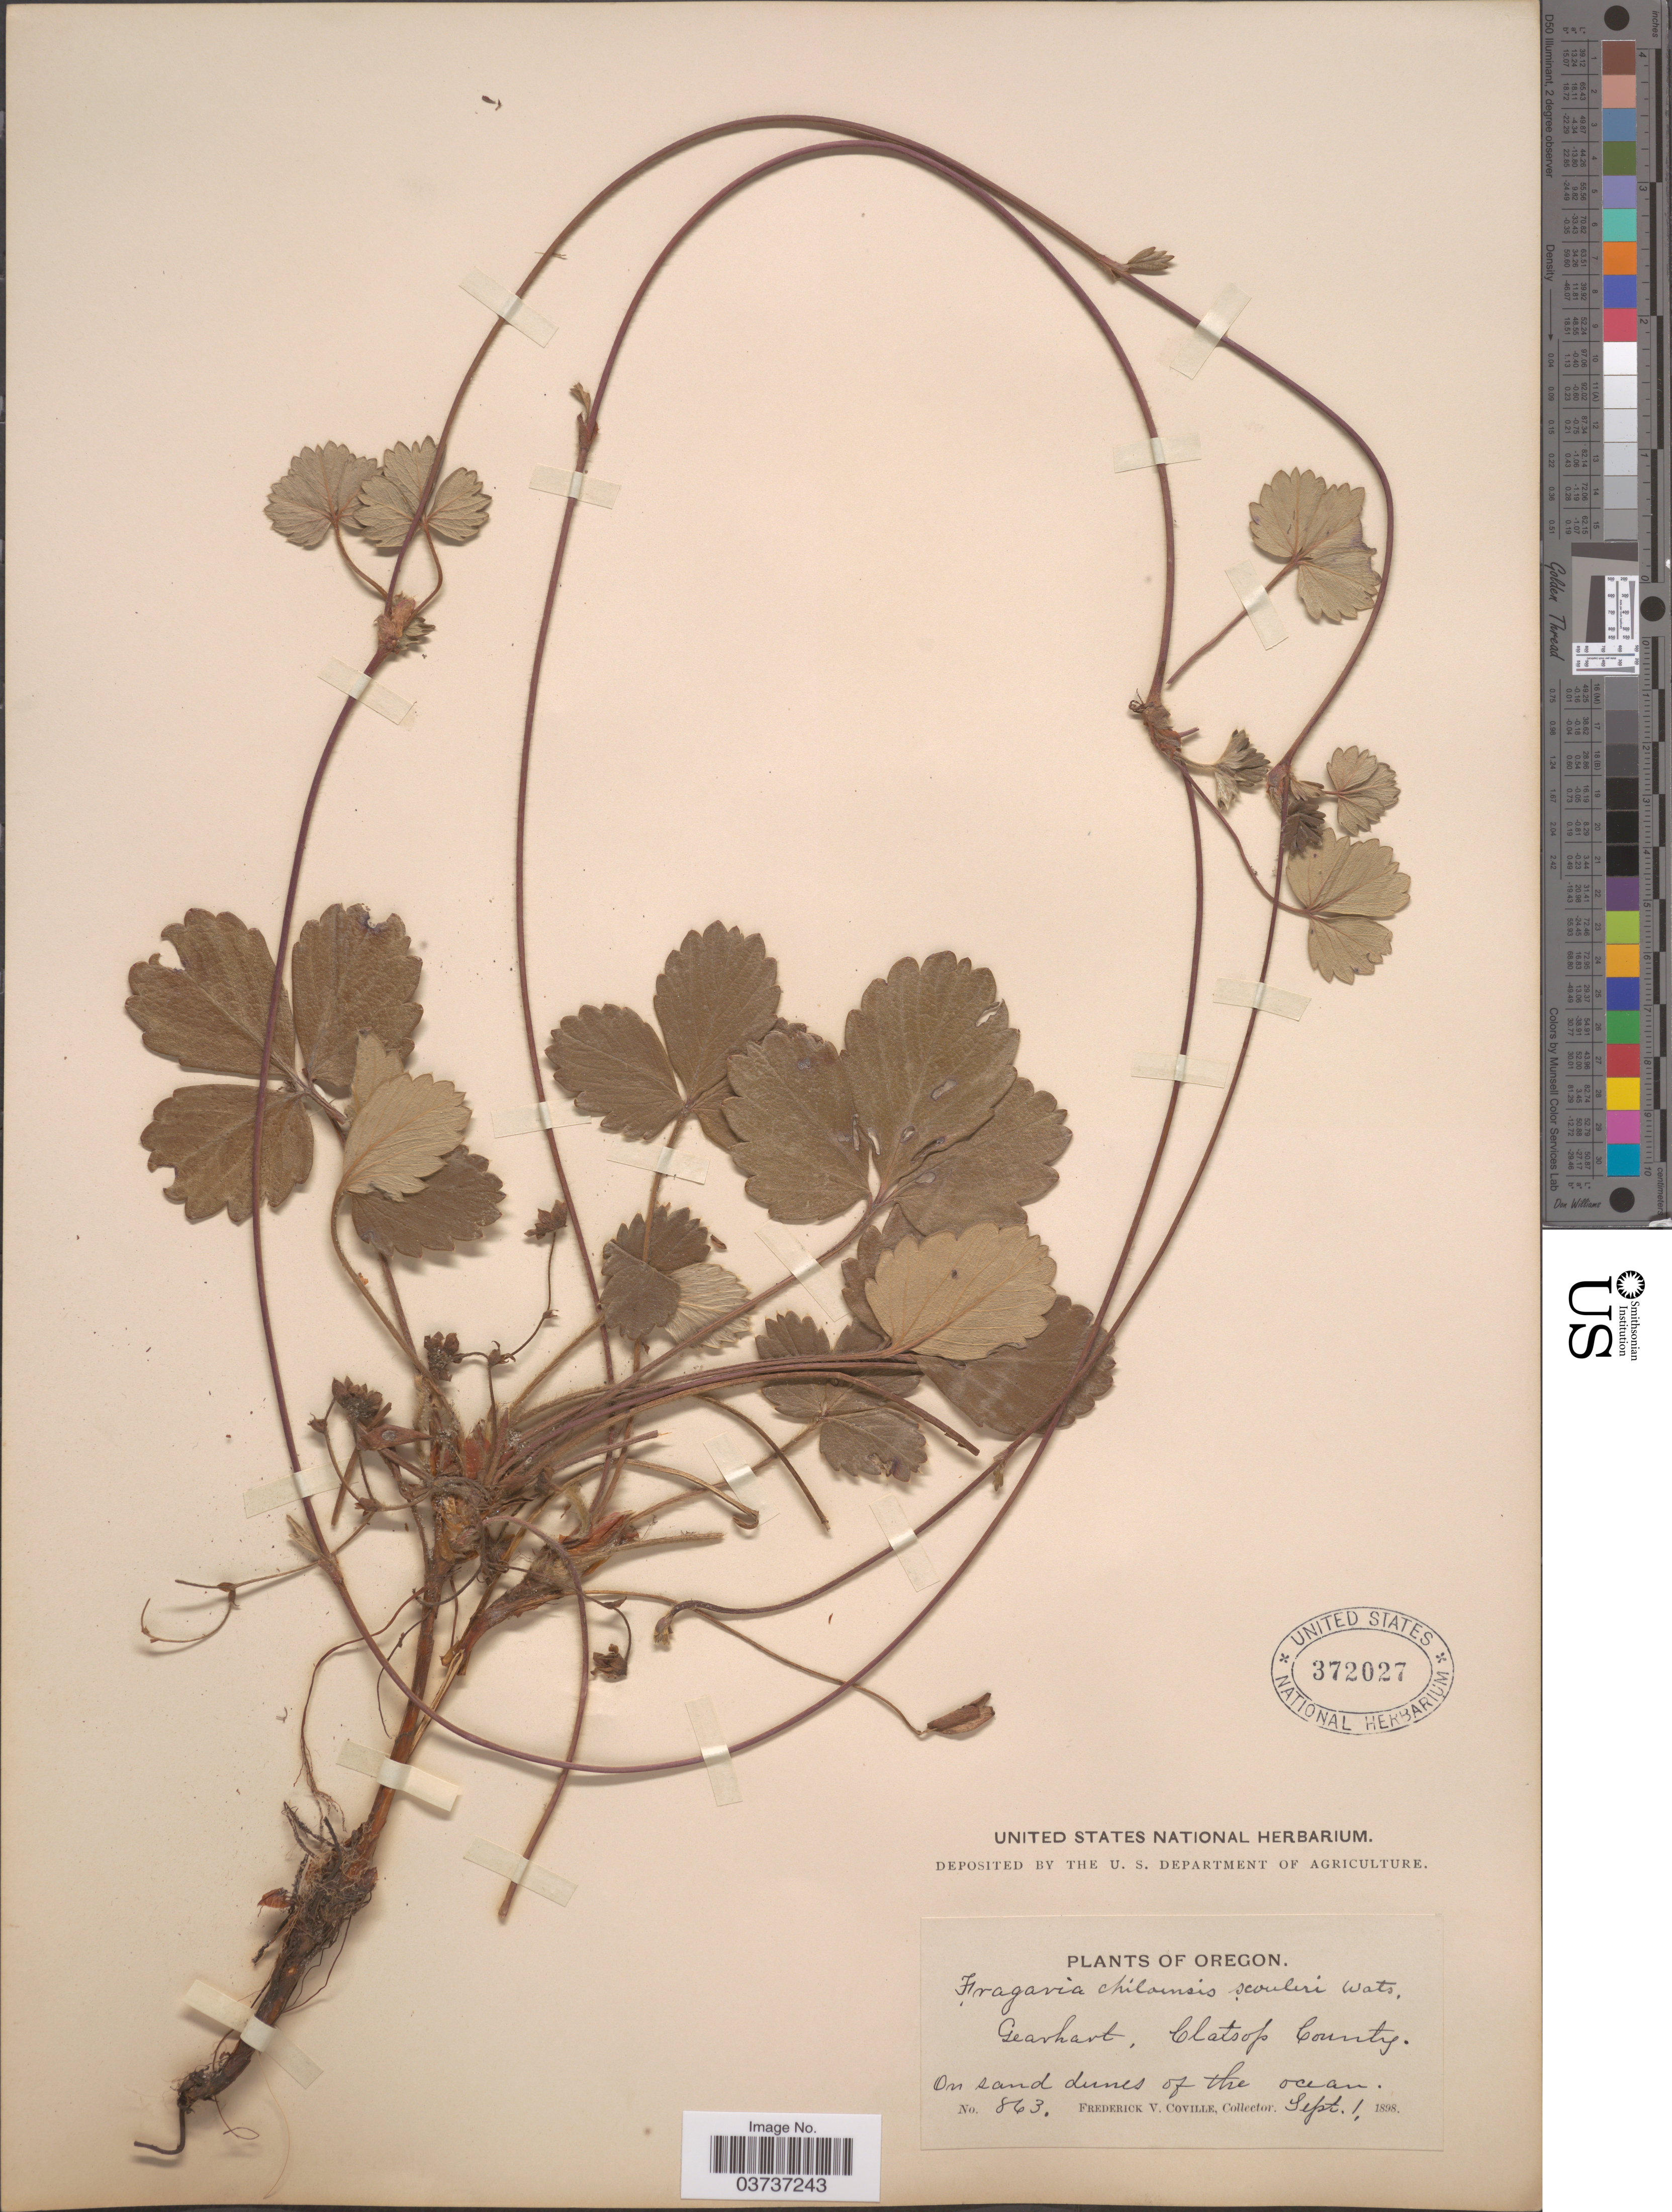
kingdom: Plantae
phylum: Tracheophyta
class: Magnoliopsida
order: Rosales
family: Rosaceae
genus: Fragaria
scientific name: Fragaria chiloensis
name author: (L.) Mill.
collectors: F. V. Coville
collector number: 863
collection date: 1898-09-01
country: United States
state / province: Oregon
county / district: Clatsop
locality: Gearhart. Clatsop County.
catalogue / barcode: US 372027